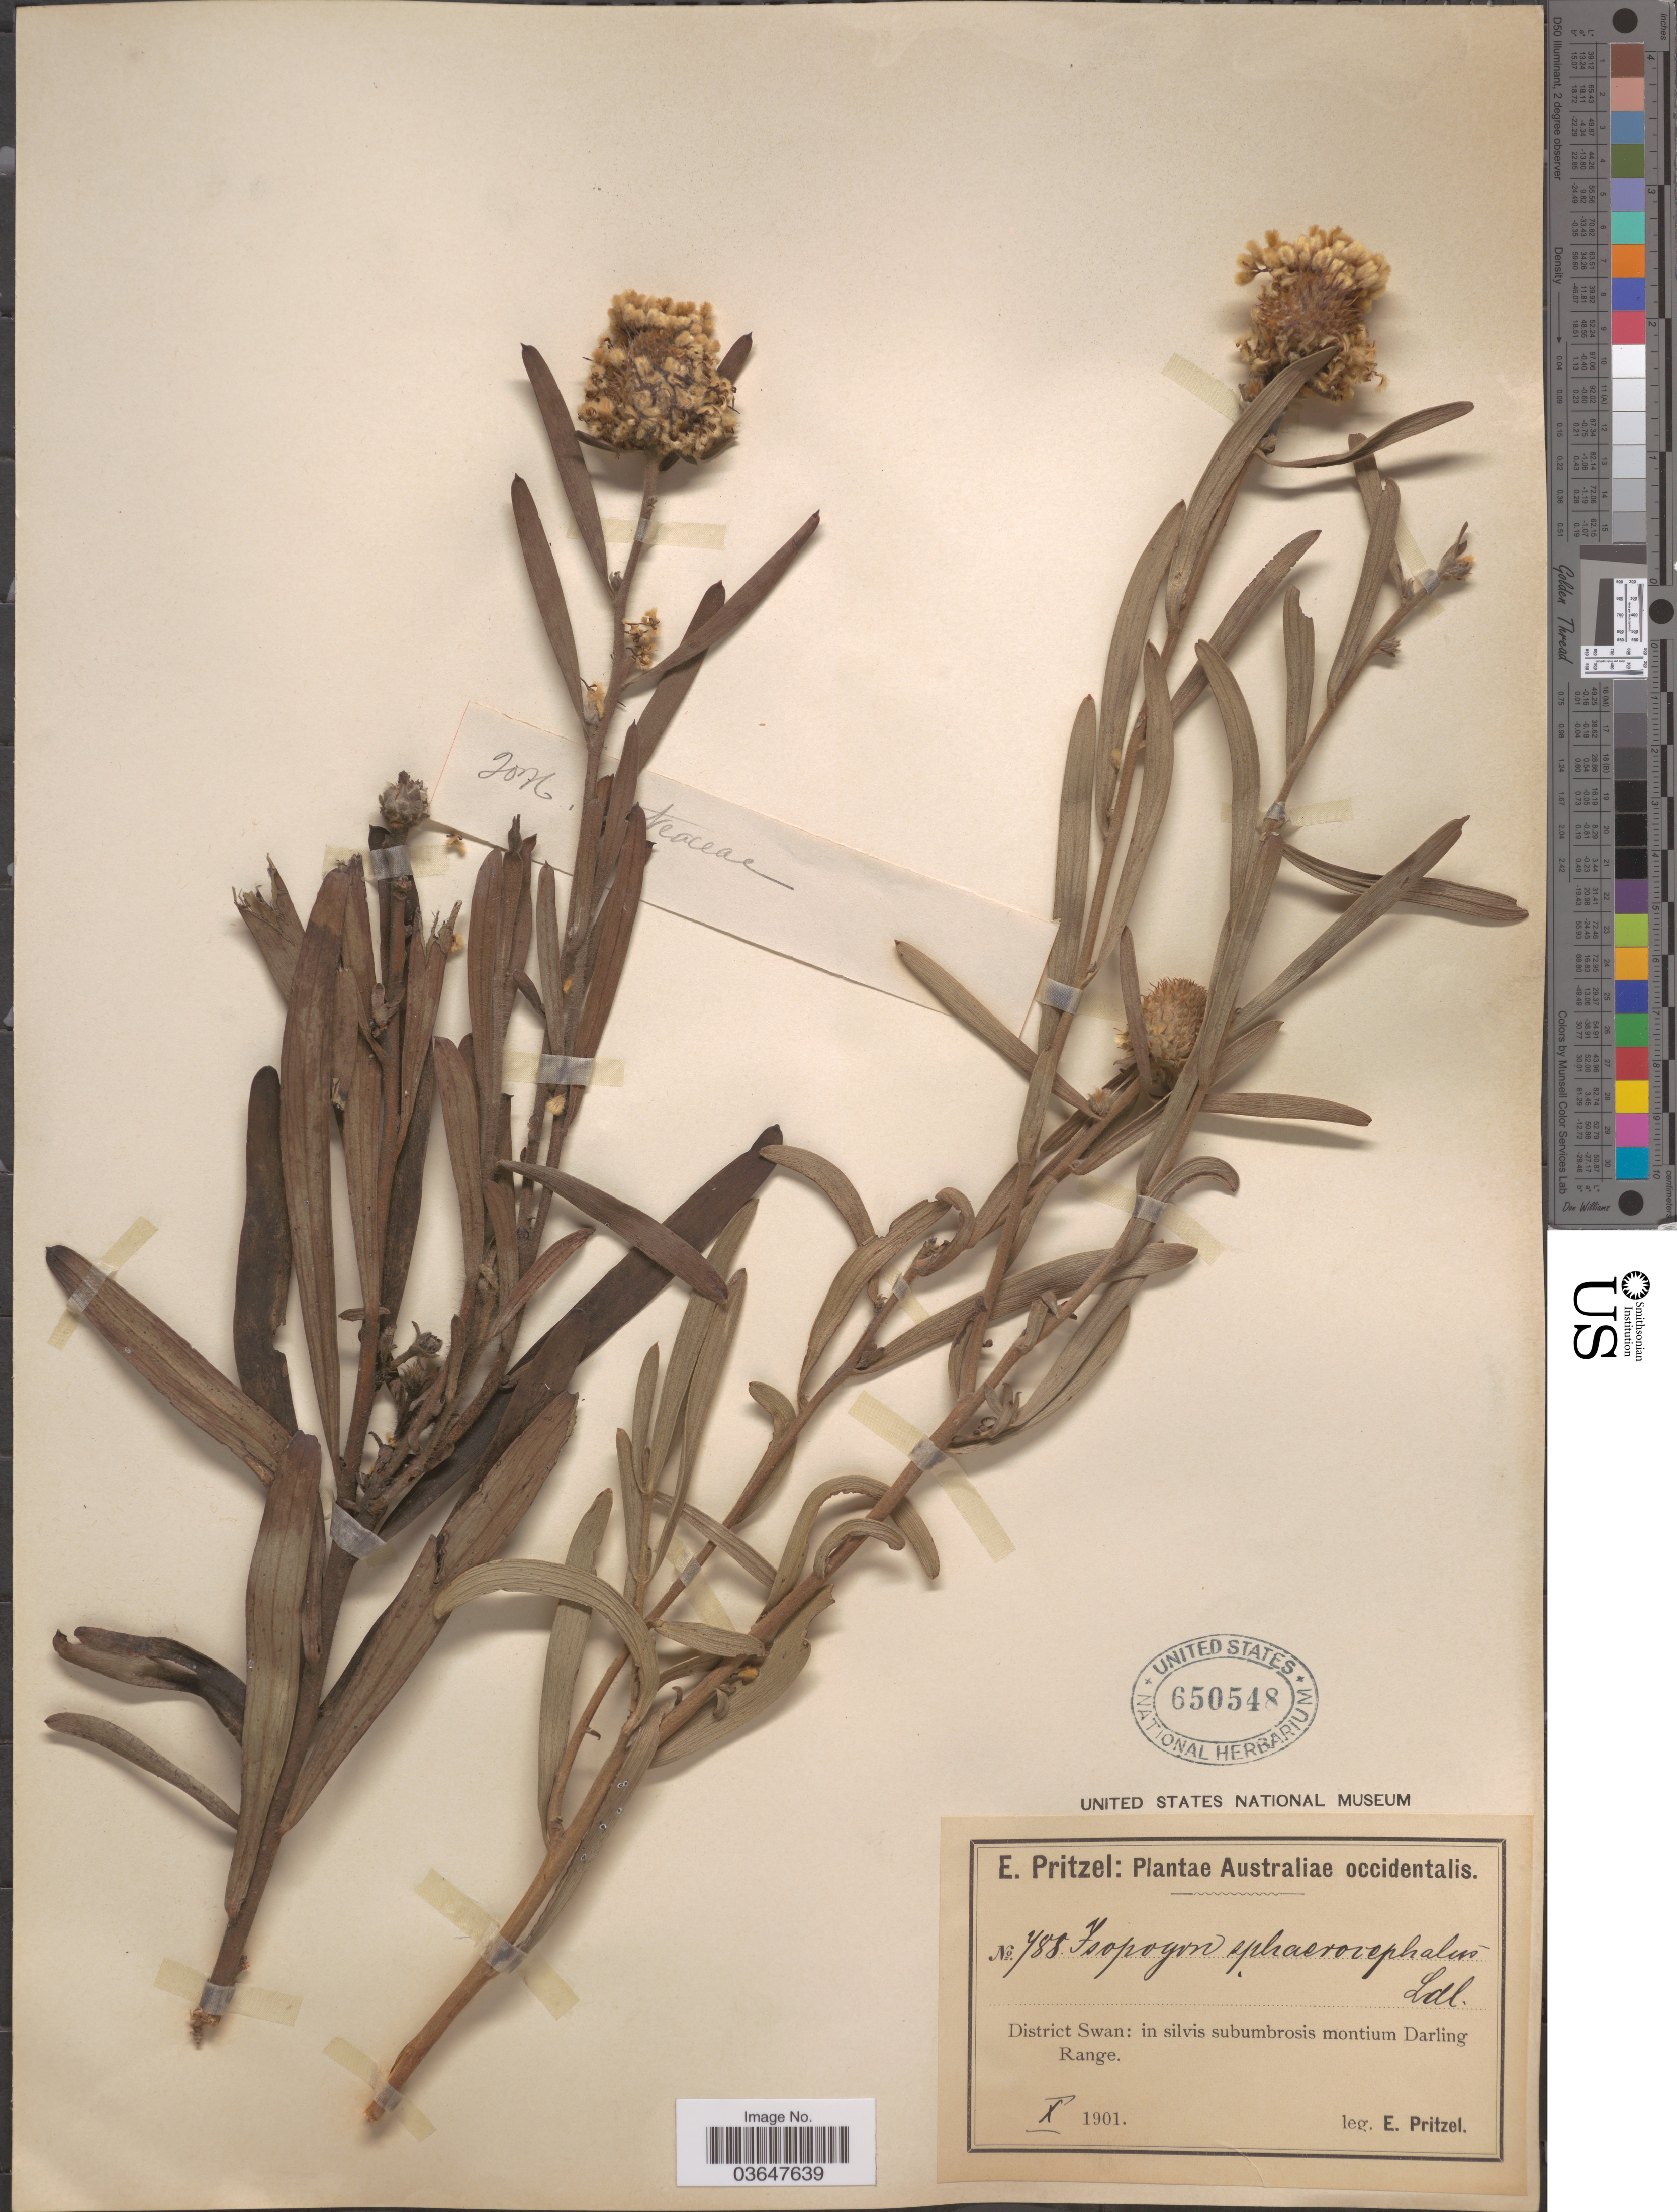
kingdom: Plantae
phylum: Tracheophyta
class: Magnoliopsida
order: Proteales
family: Proteaceae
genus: Isopogon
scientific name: Isopogon sphaerocephalus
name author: Lindl.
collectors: E. G. Pritzel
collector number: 788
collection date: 1901-10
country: Australia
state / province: Western Australia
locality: Australiae occidentalis. District Swan: in silvis subumbrosis montium Darling Range.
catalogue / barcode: US 650548